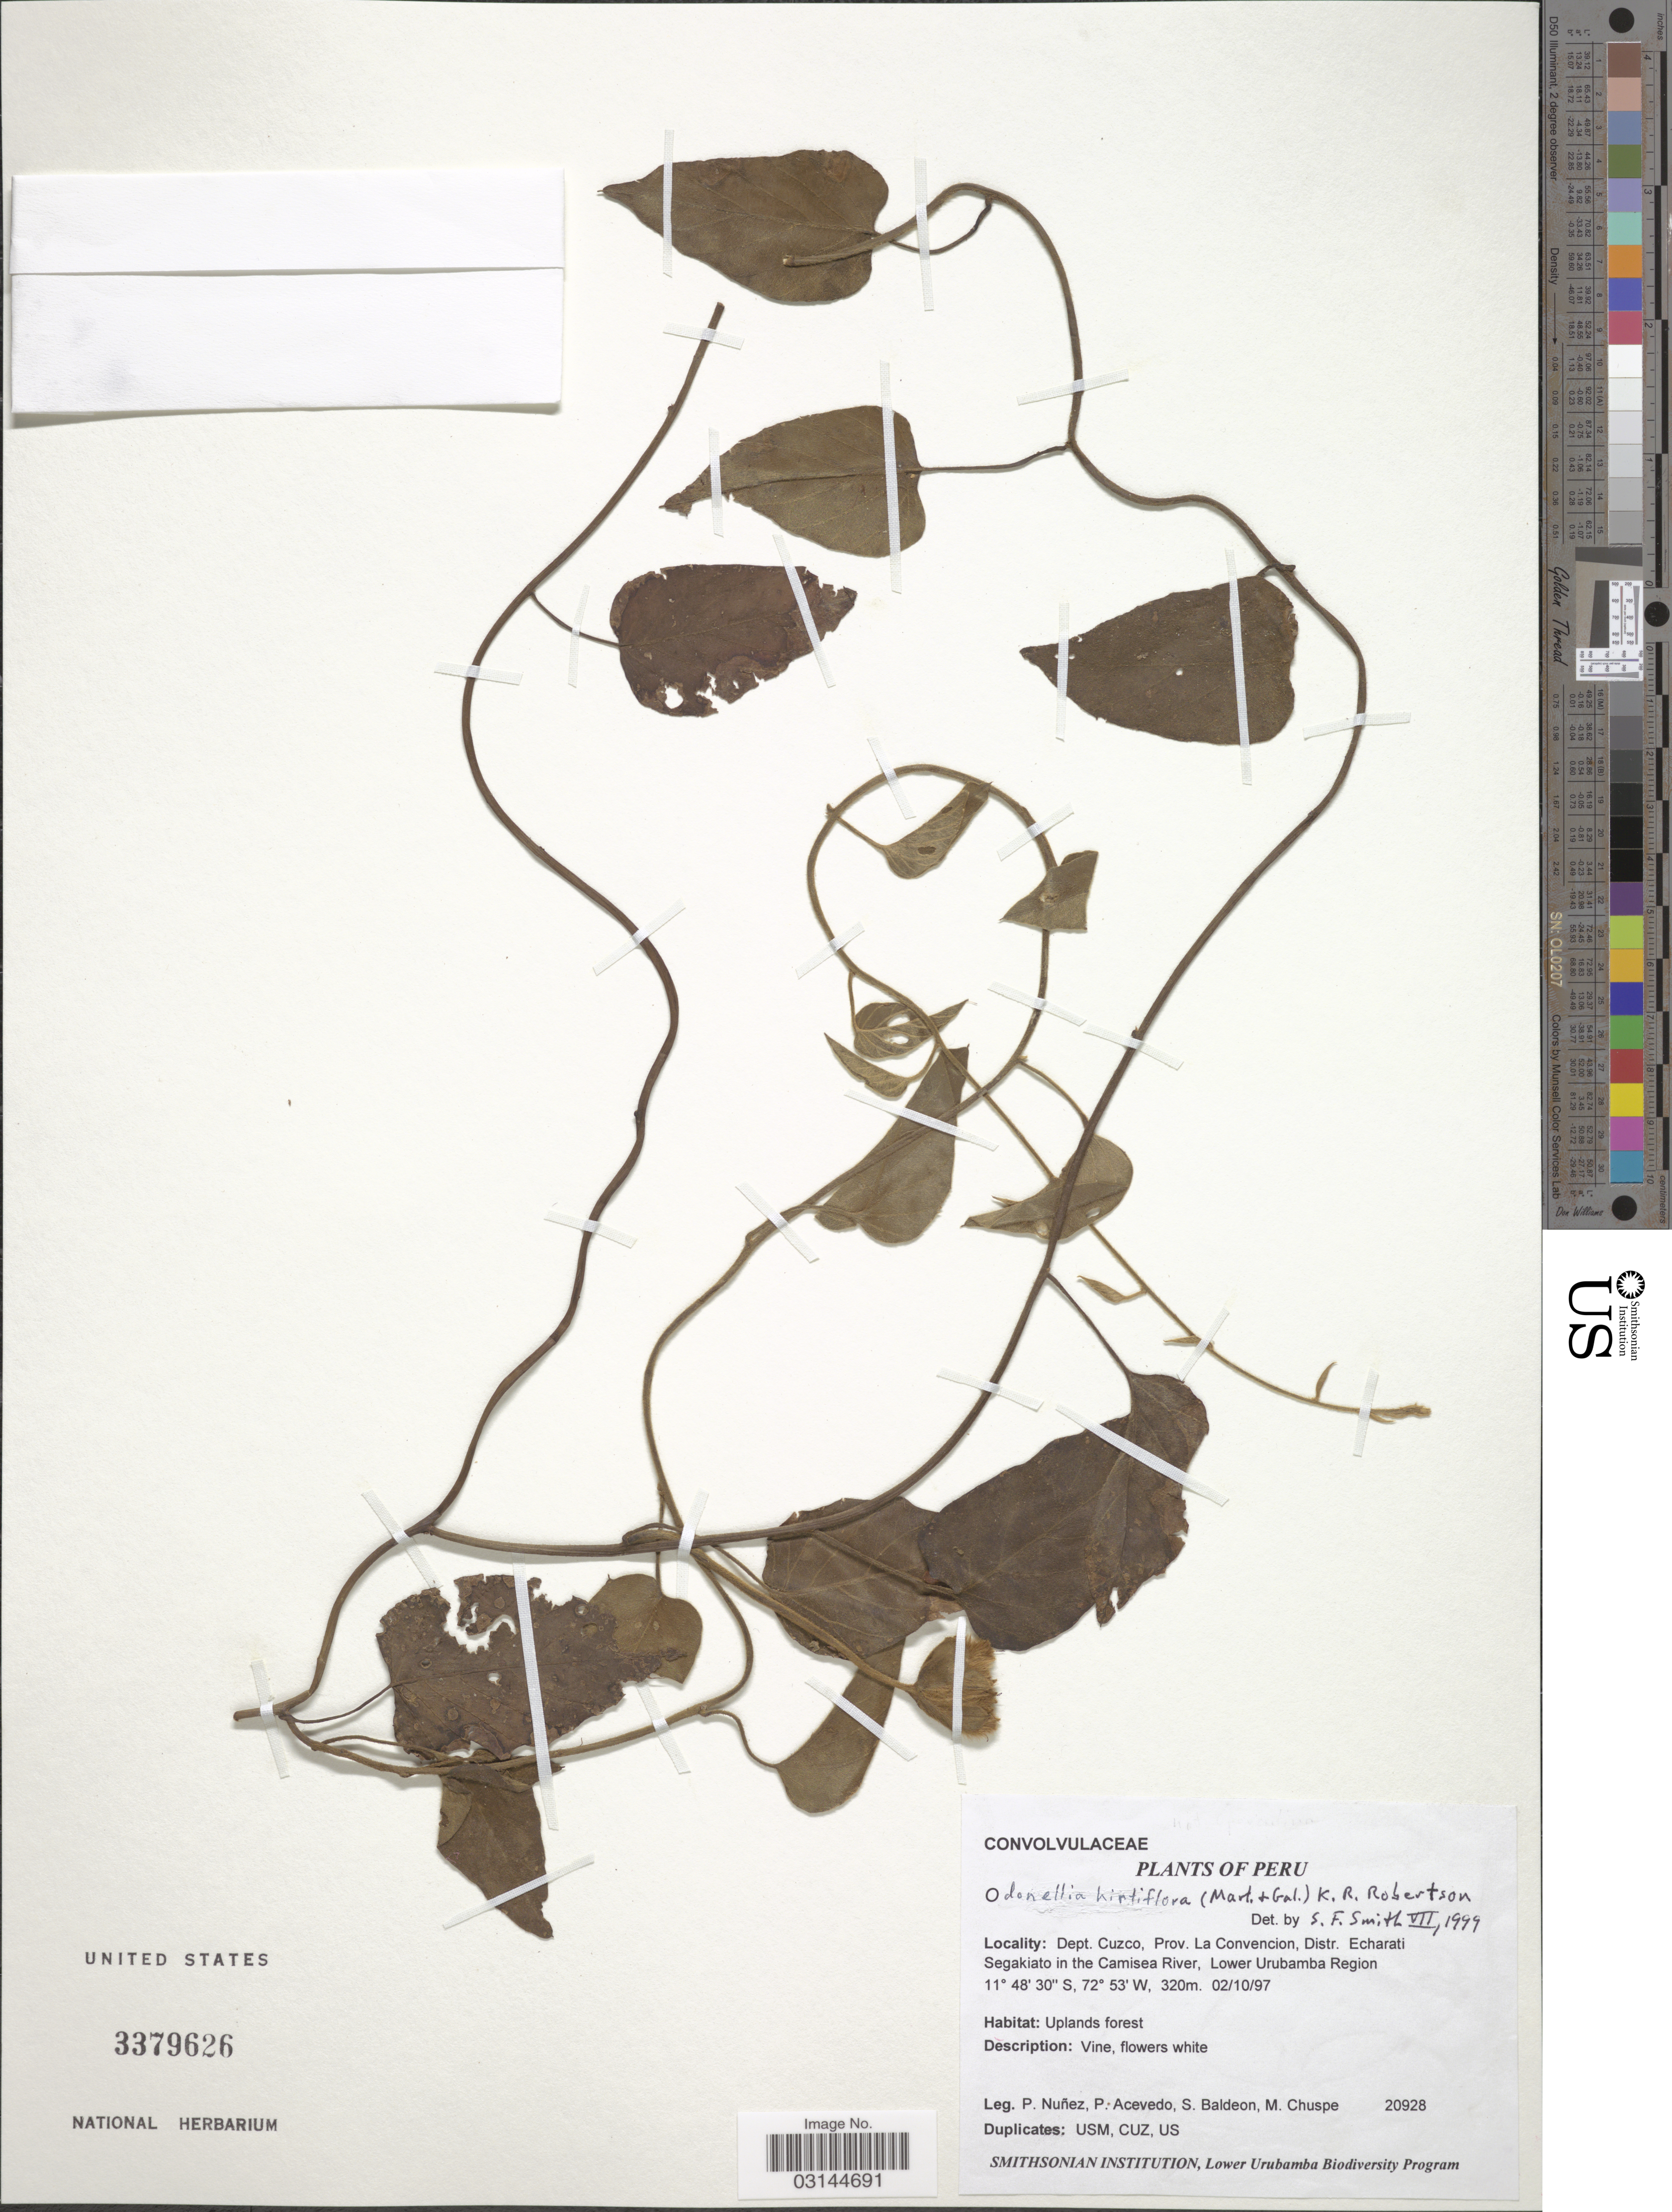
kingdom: Plantae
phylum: Tracheophyta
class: Magnoliopsida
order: Solanales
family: Convolvulaceae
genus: Odonellia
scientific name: Odonellia hirtiflora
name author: (M. Martens & Galeotti) K.R. Robertson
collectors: P. Nuñez V., P. Acevedo-Rodr., S. Baldeon & M. Chuspe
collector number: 20928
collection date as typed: Transcribed d/m/y: 2/10/97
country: Peru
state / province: Cusco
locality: Dept. Cuzco, Prov. La Convencion, Distr. Echarati Segakiato in the Camisea River, Lower Urubamba Region.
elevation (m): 320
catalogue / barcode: US 3379626